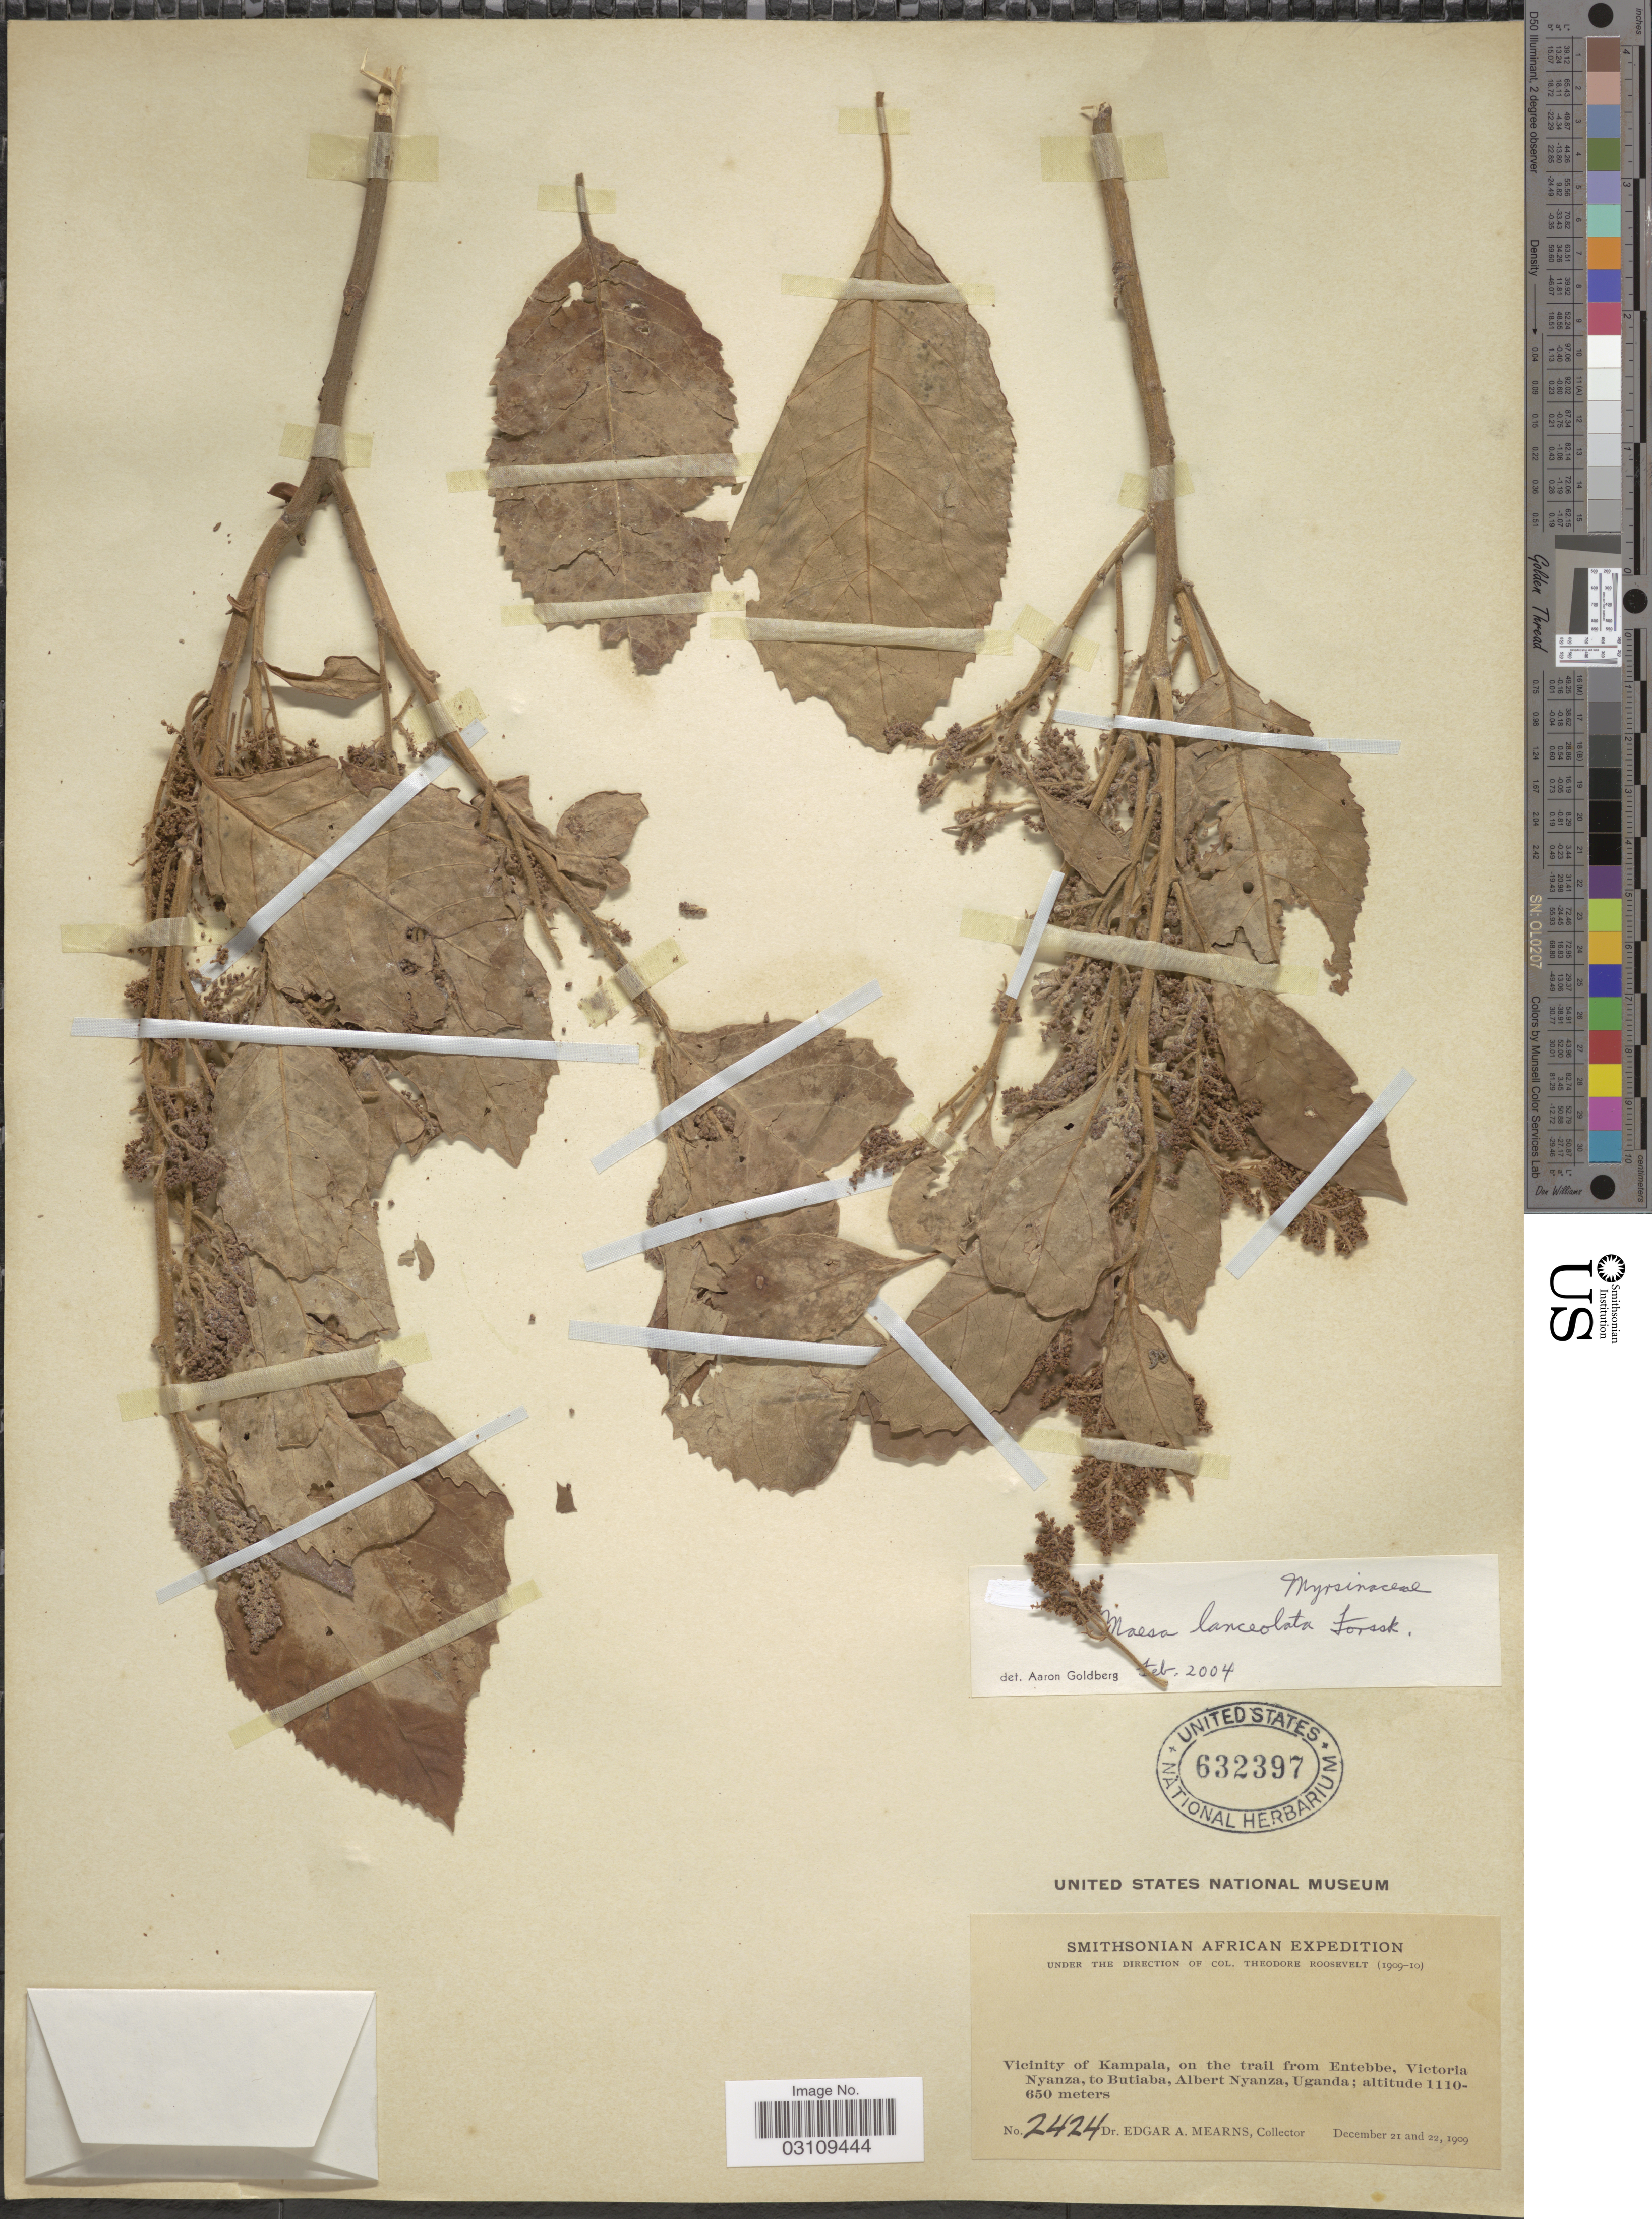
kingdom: Plantae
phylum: Tracheophyta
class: Magnoliopsida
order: Ericales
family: Primulaceae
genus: Maesa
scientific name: Maesa lanceolata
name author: Forssk.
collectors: E. A. Mearns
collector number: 2424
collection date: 1909-12-21/1909-12-22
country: Uganda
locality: Vicinity of Kampala, on the trail from Entebbe, Victoria Nyanza, to Butiaba, Albert Nyanza.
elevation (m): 650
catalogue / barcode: US 632397